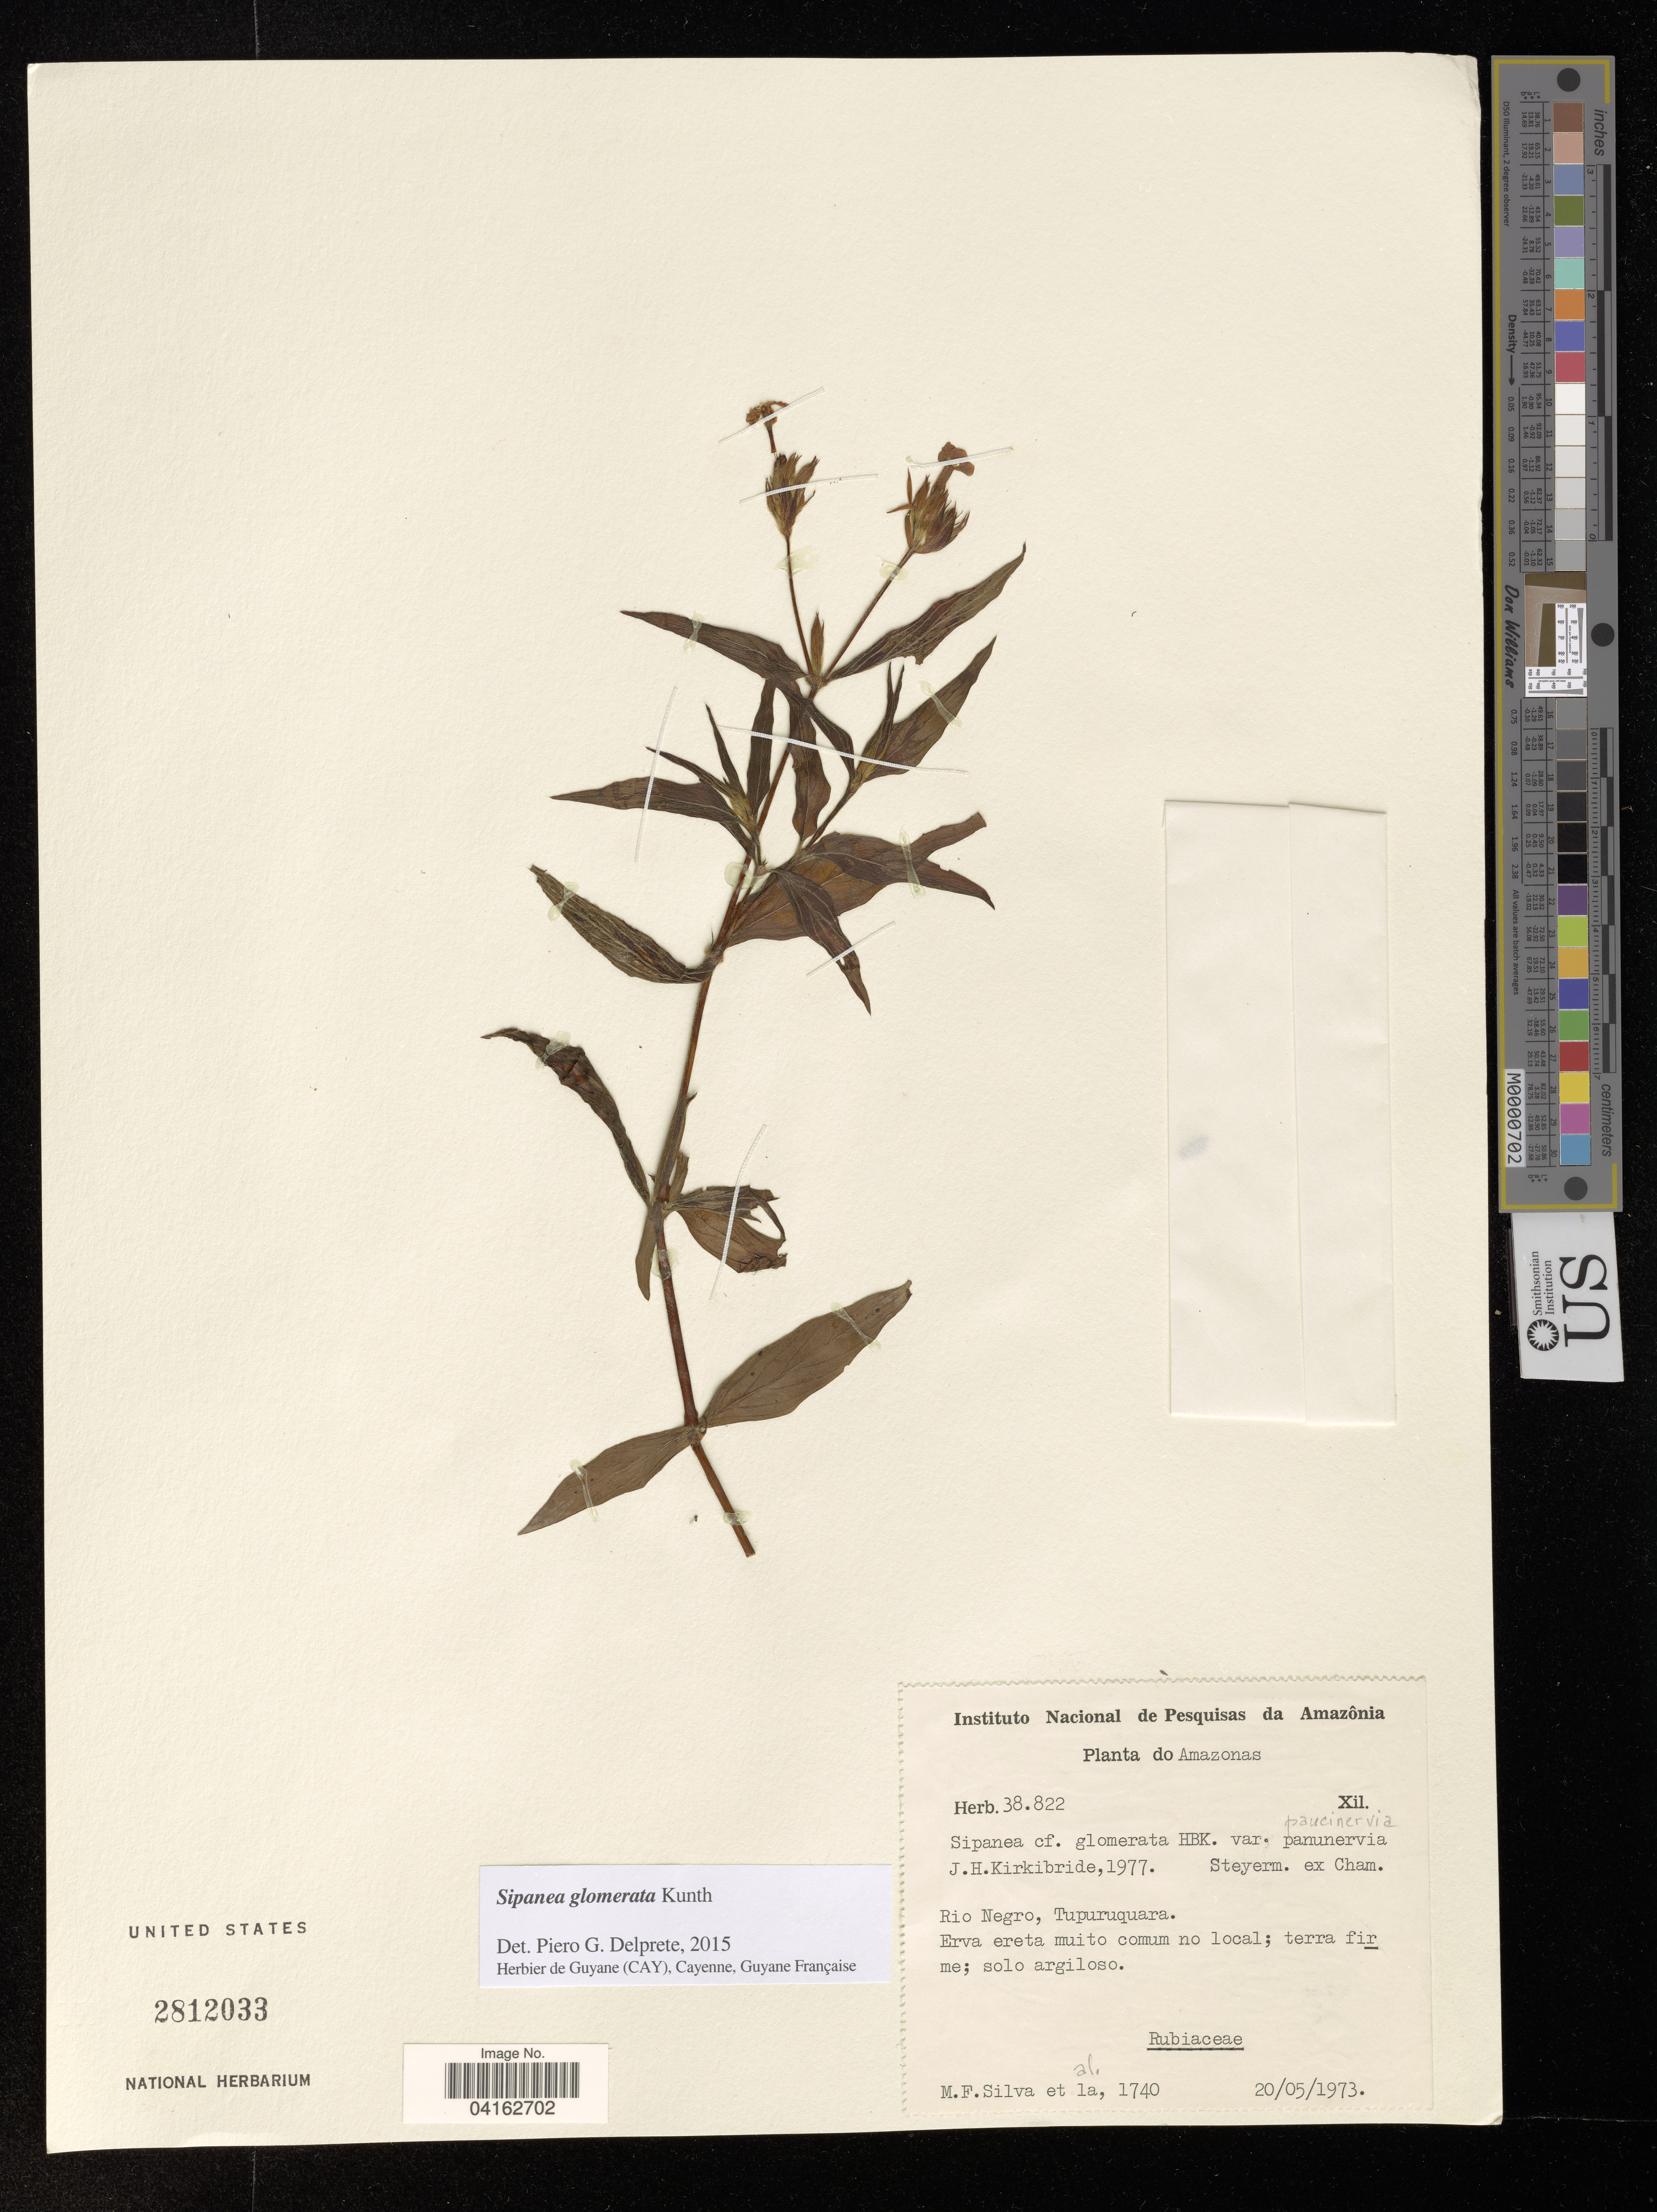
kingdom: Plantae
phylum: Tracheophyta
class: Magnoliopsida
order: Gentianales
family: Rubiaceae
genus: Sipanea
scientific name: Sipanea glomerata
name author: Kunth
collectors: M. F. Silva & et al.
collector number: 1740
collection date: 1973-05-20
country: Brazil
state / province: Amazonas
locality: Rio Negro, Tupuruquara.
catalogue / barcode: US 2812033